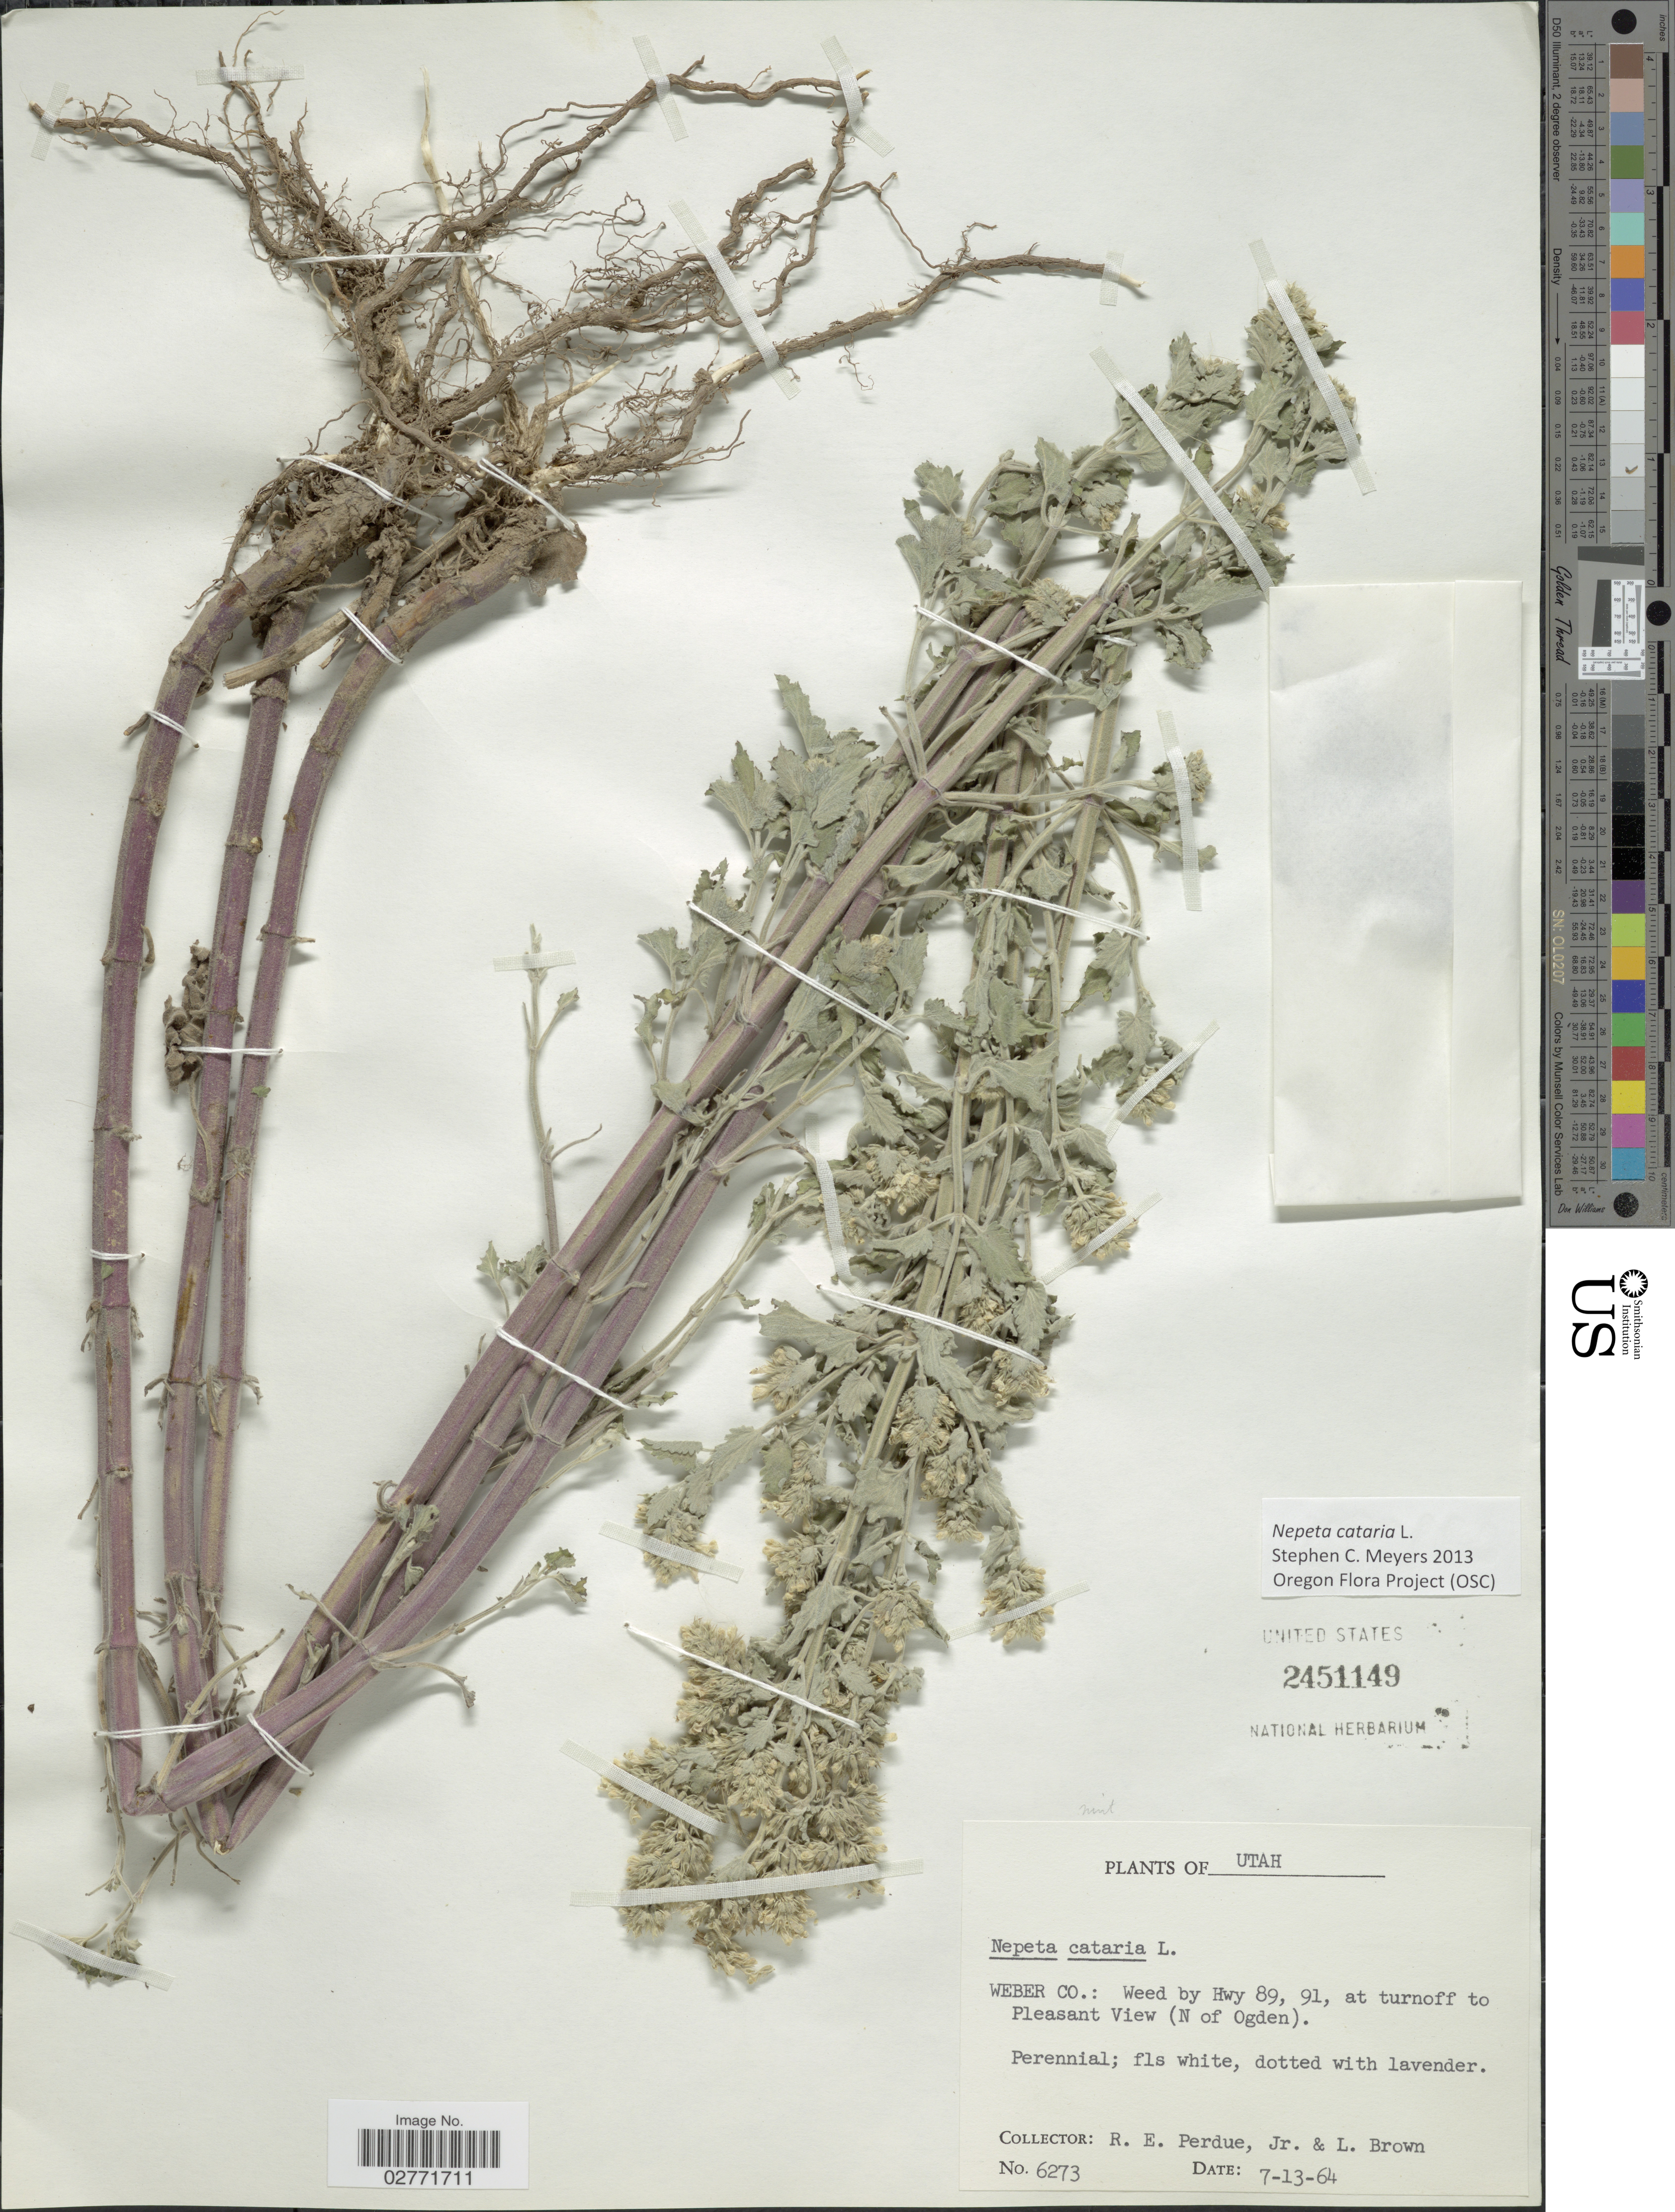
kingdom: Plantae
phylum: Tracheophyta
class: Magnoliopsida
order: Lamiales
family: Lamiaceae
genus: Nepeta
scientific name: Nepeta cataria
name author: L.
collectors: R. E. Perdue & L. Brown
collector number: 6273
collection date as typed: Transcribed d/m/y: 13/7/64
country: United States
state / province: Utah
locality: Weber Co.: Weed by Hwy 89, 91. at turnoff to Pleasant View (N of Ogden).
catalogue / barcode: US 2451149